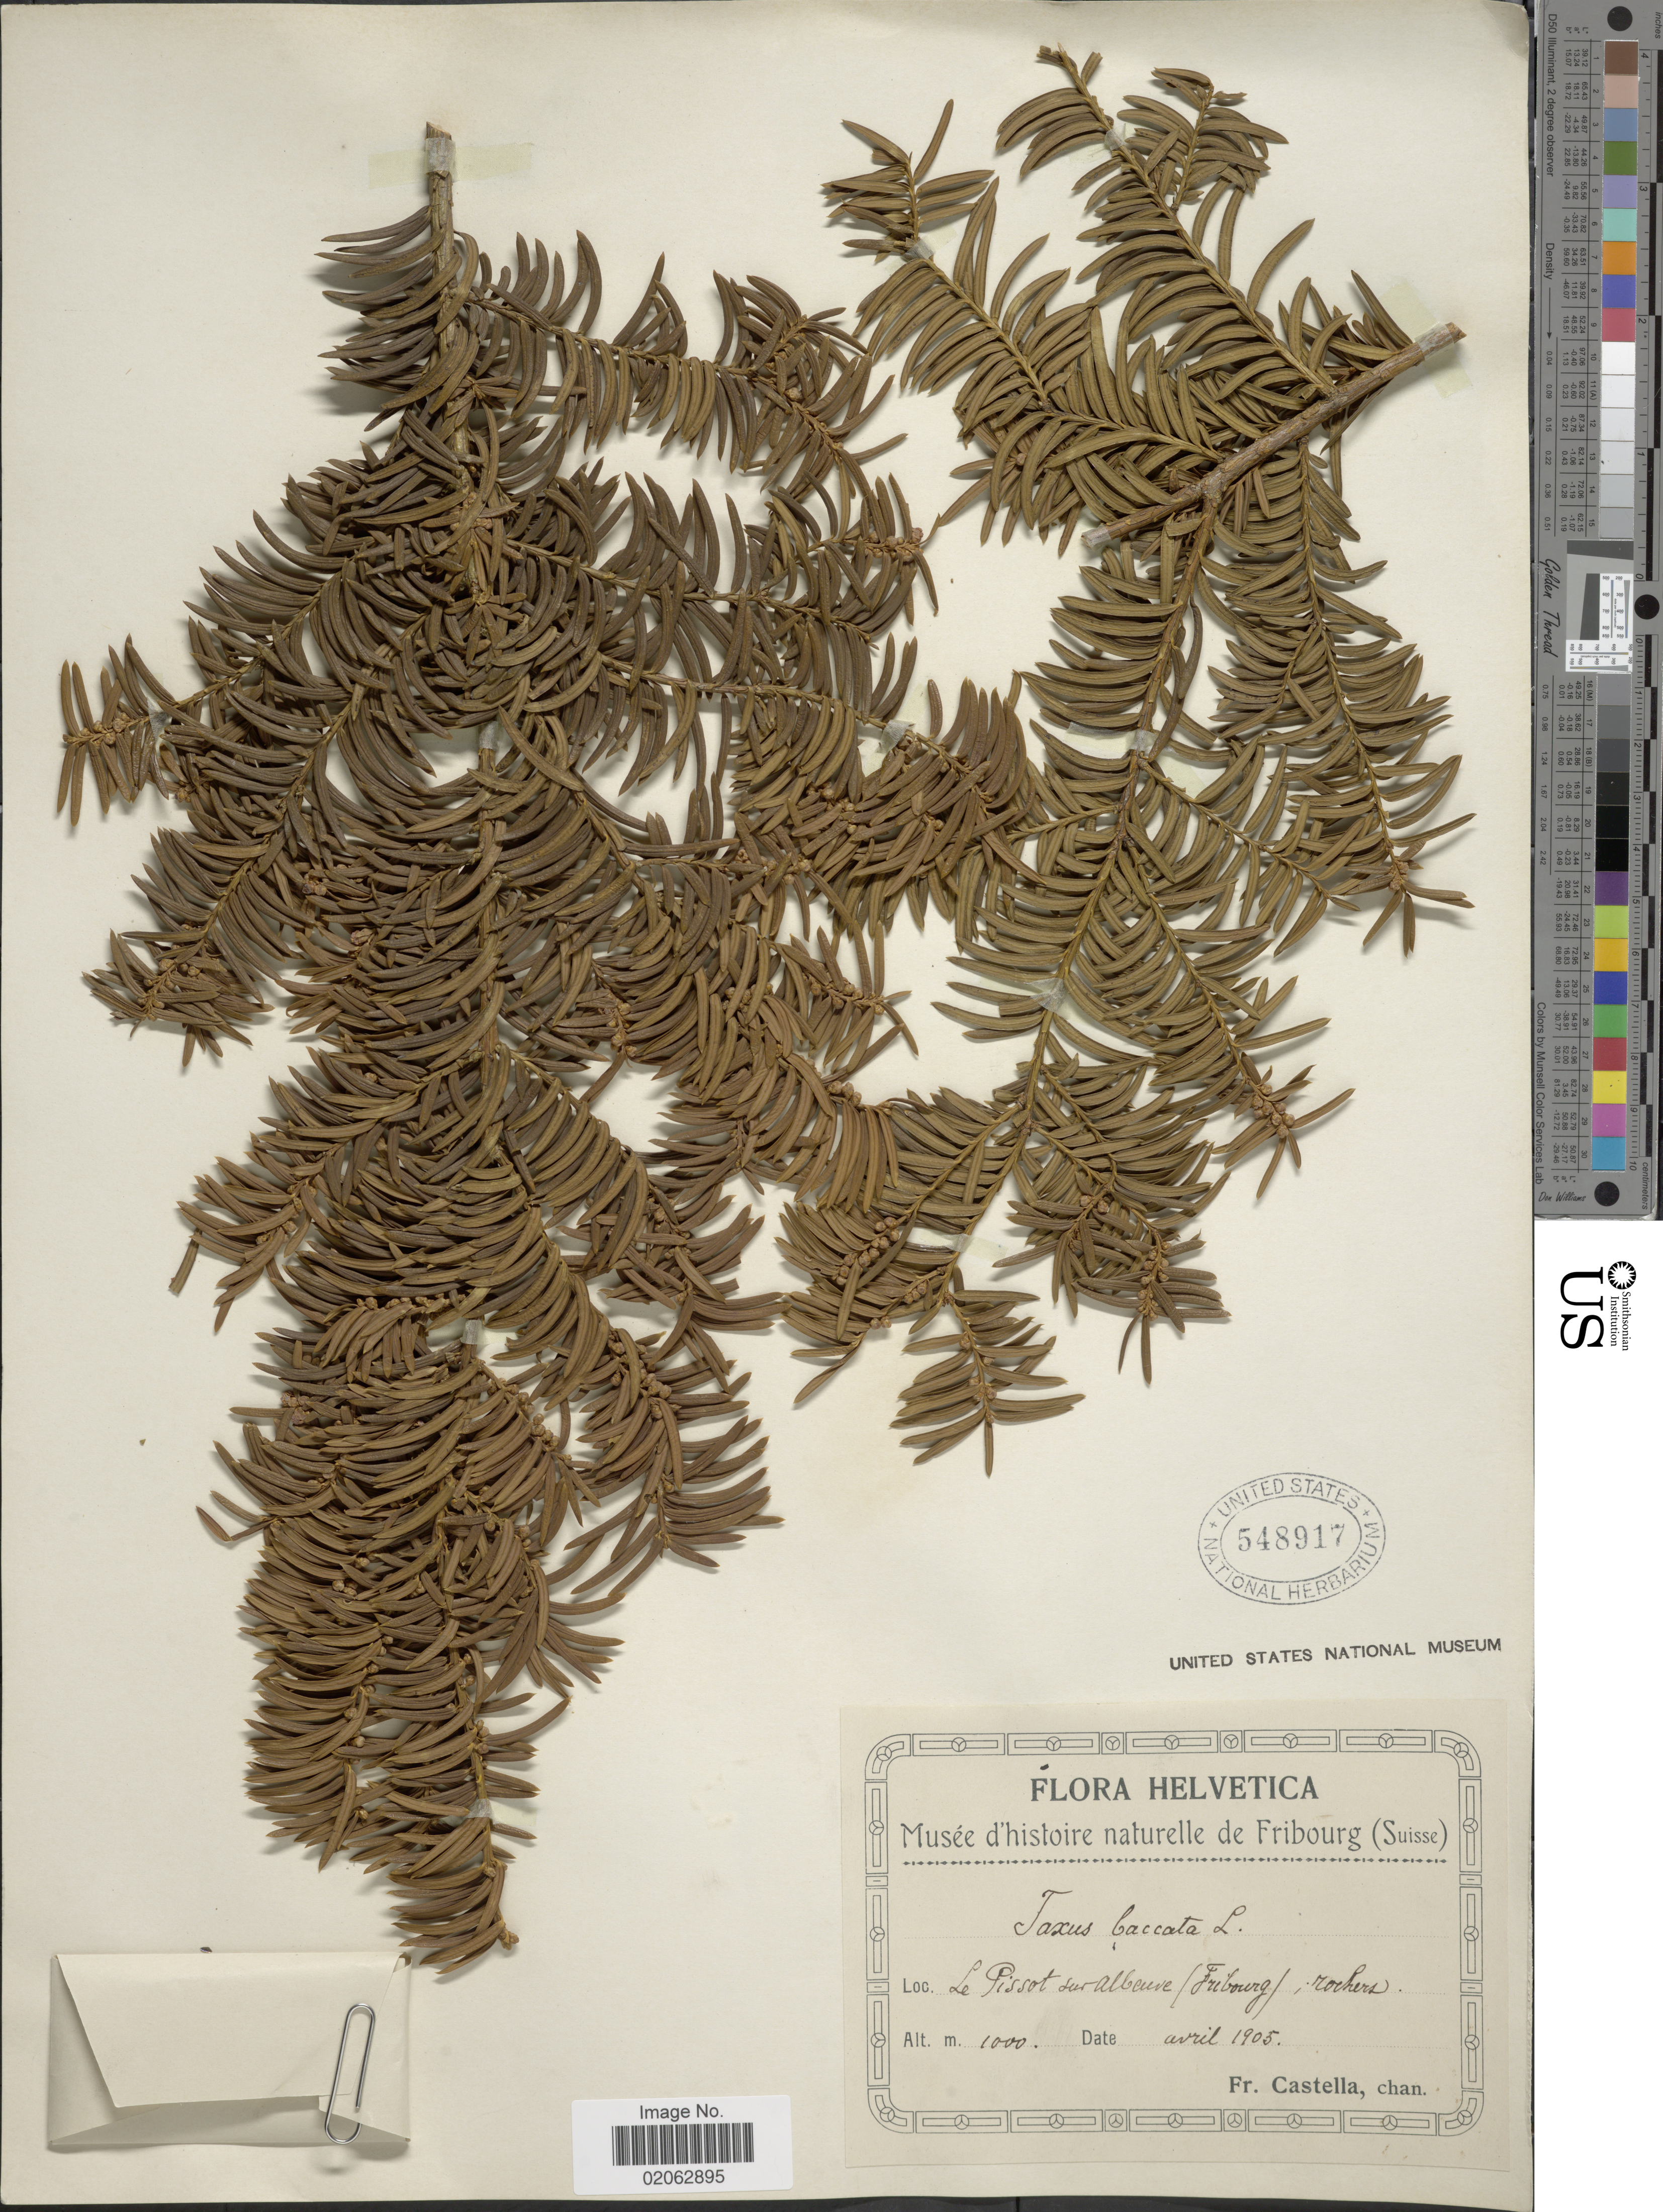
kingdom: Plantae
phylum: Tracheophyta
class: Pinopsida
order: Pinales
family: Taxaceae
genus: Taxus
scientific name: Taxus baccata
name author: L.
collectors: Fr. Castella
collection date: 1905-04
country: Switzerland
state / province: Fribourg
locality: Helvetica, Le Pissot sur Albourne (Fribourg).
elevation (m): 1000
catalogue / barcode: US 548917